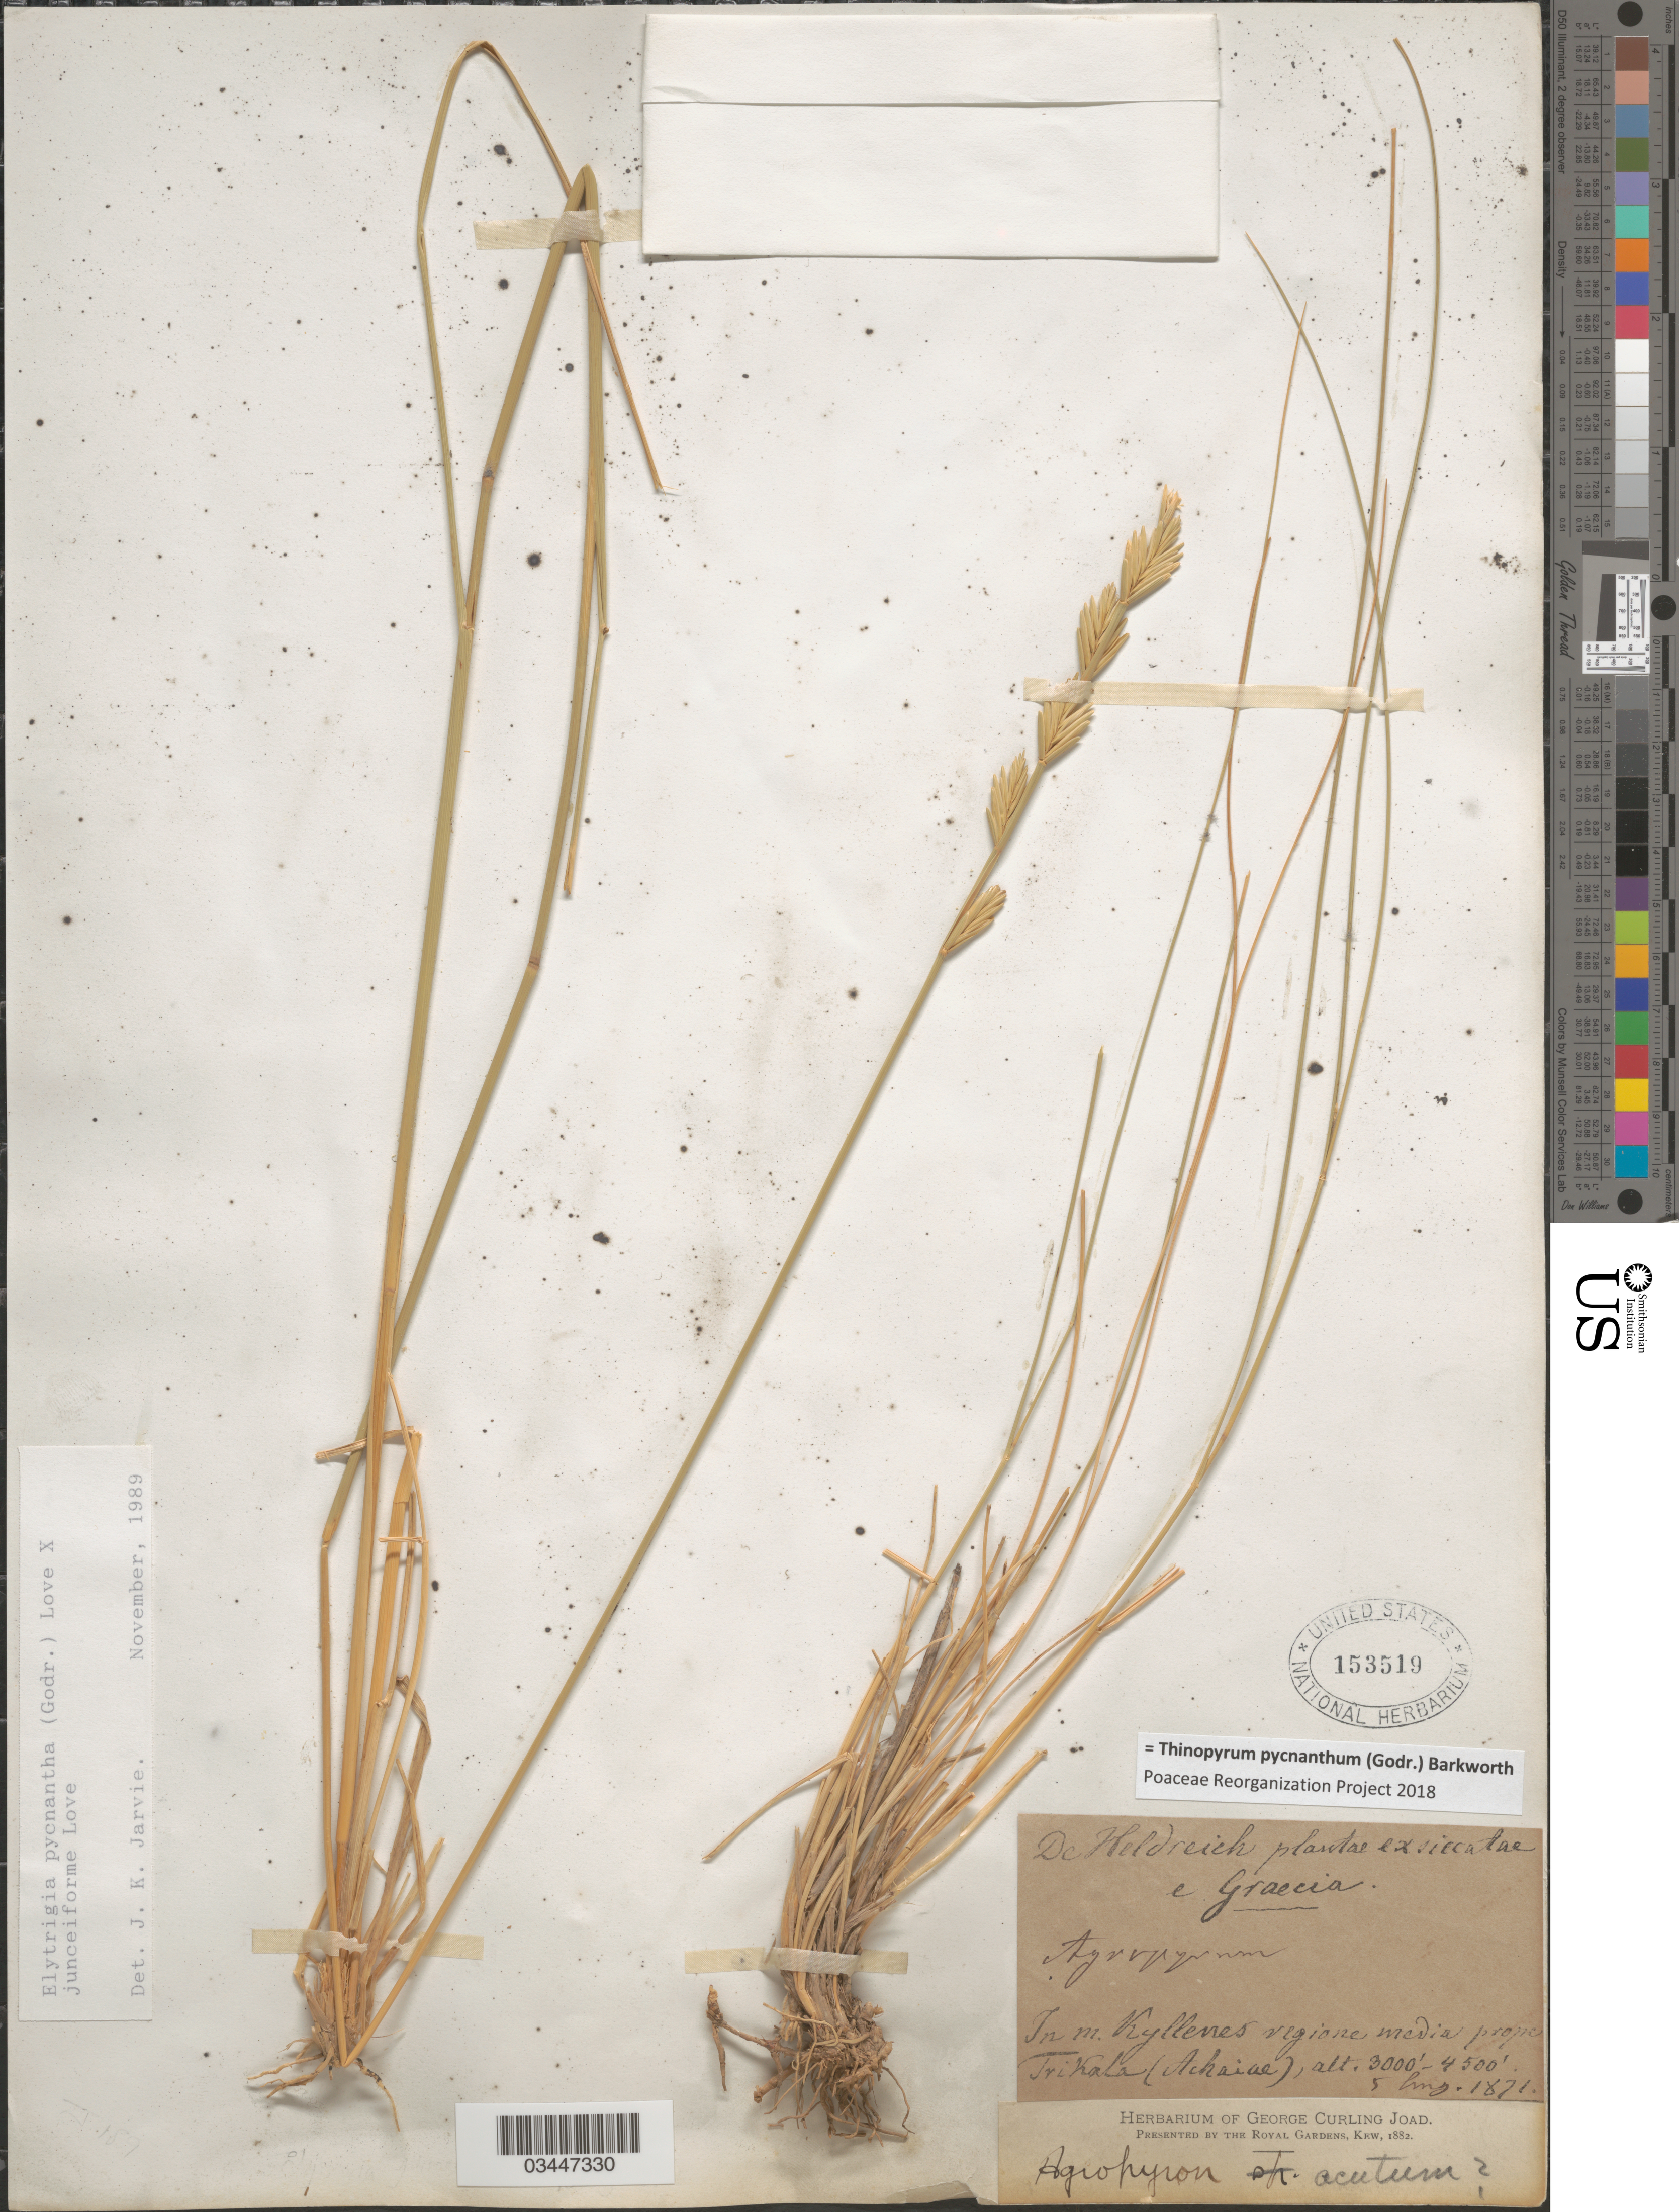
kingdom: Plantae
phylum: Tracheophyta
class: Liliopsida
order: Poales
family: Poaceae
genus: Thinopyrum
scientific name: Thinopyrum pycnanthum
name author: (Godr.) Barkworth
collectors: -. De Heldreich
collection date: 1871-08-05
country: Greece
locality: Graecia. In m. Kyllenes regione media prope Trikala (Achaiae).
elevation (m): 914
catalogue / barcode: US 153519